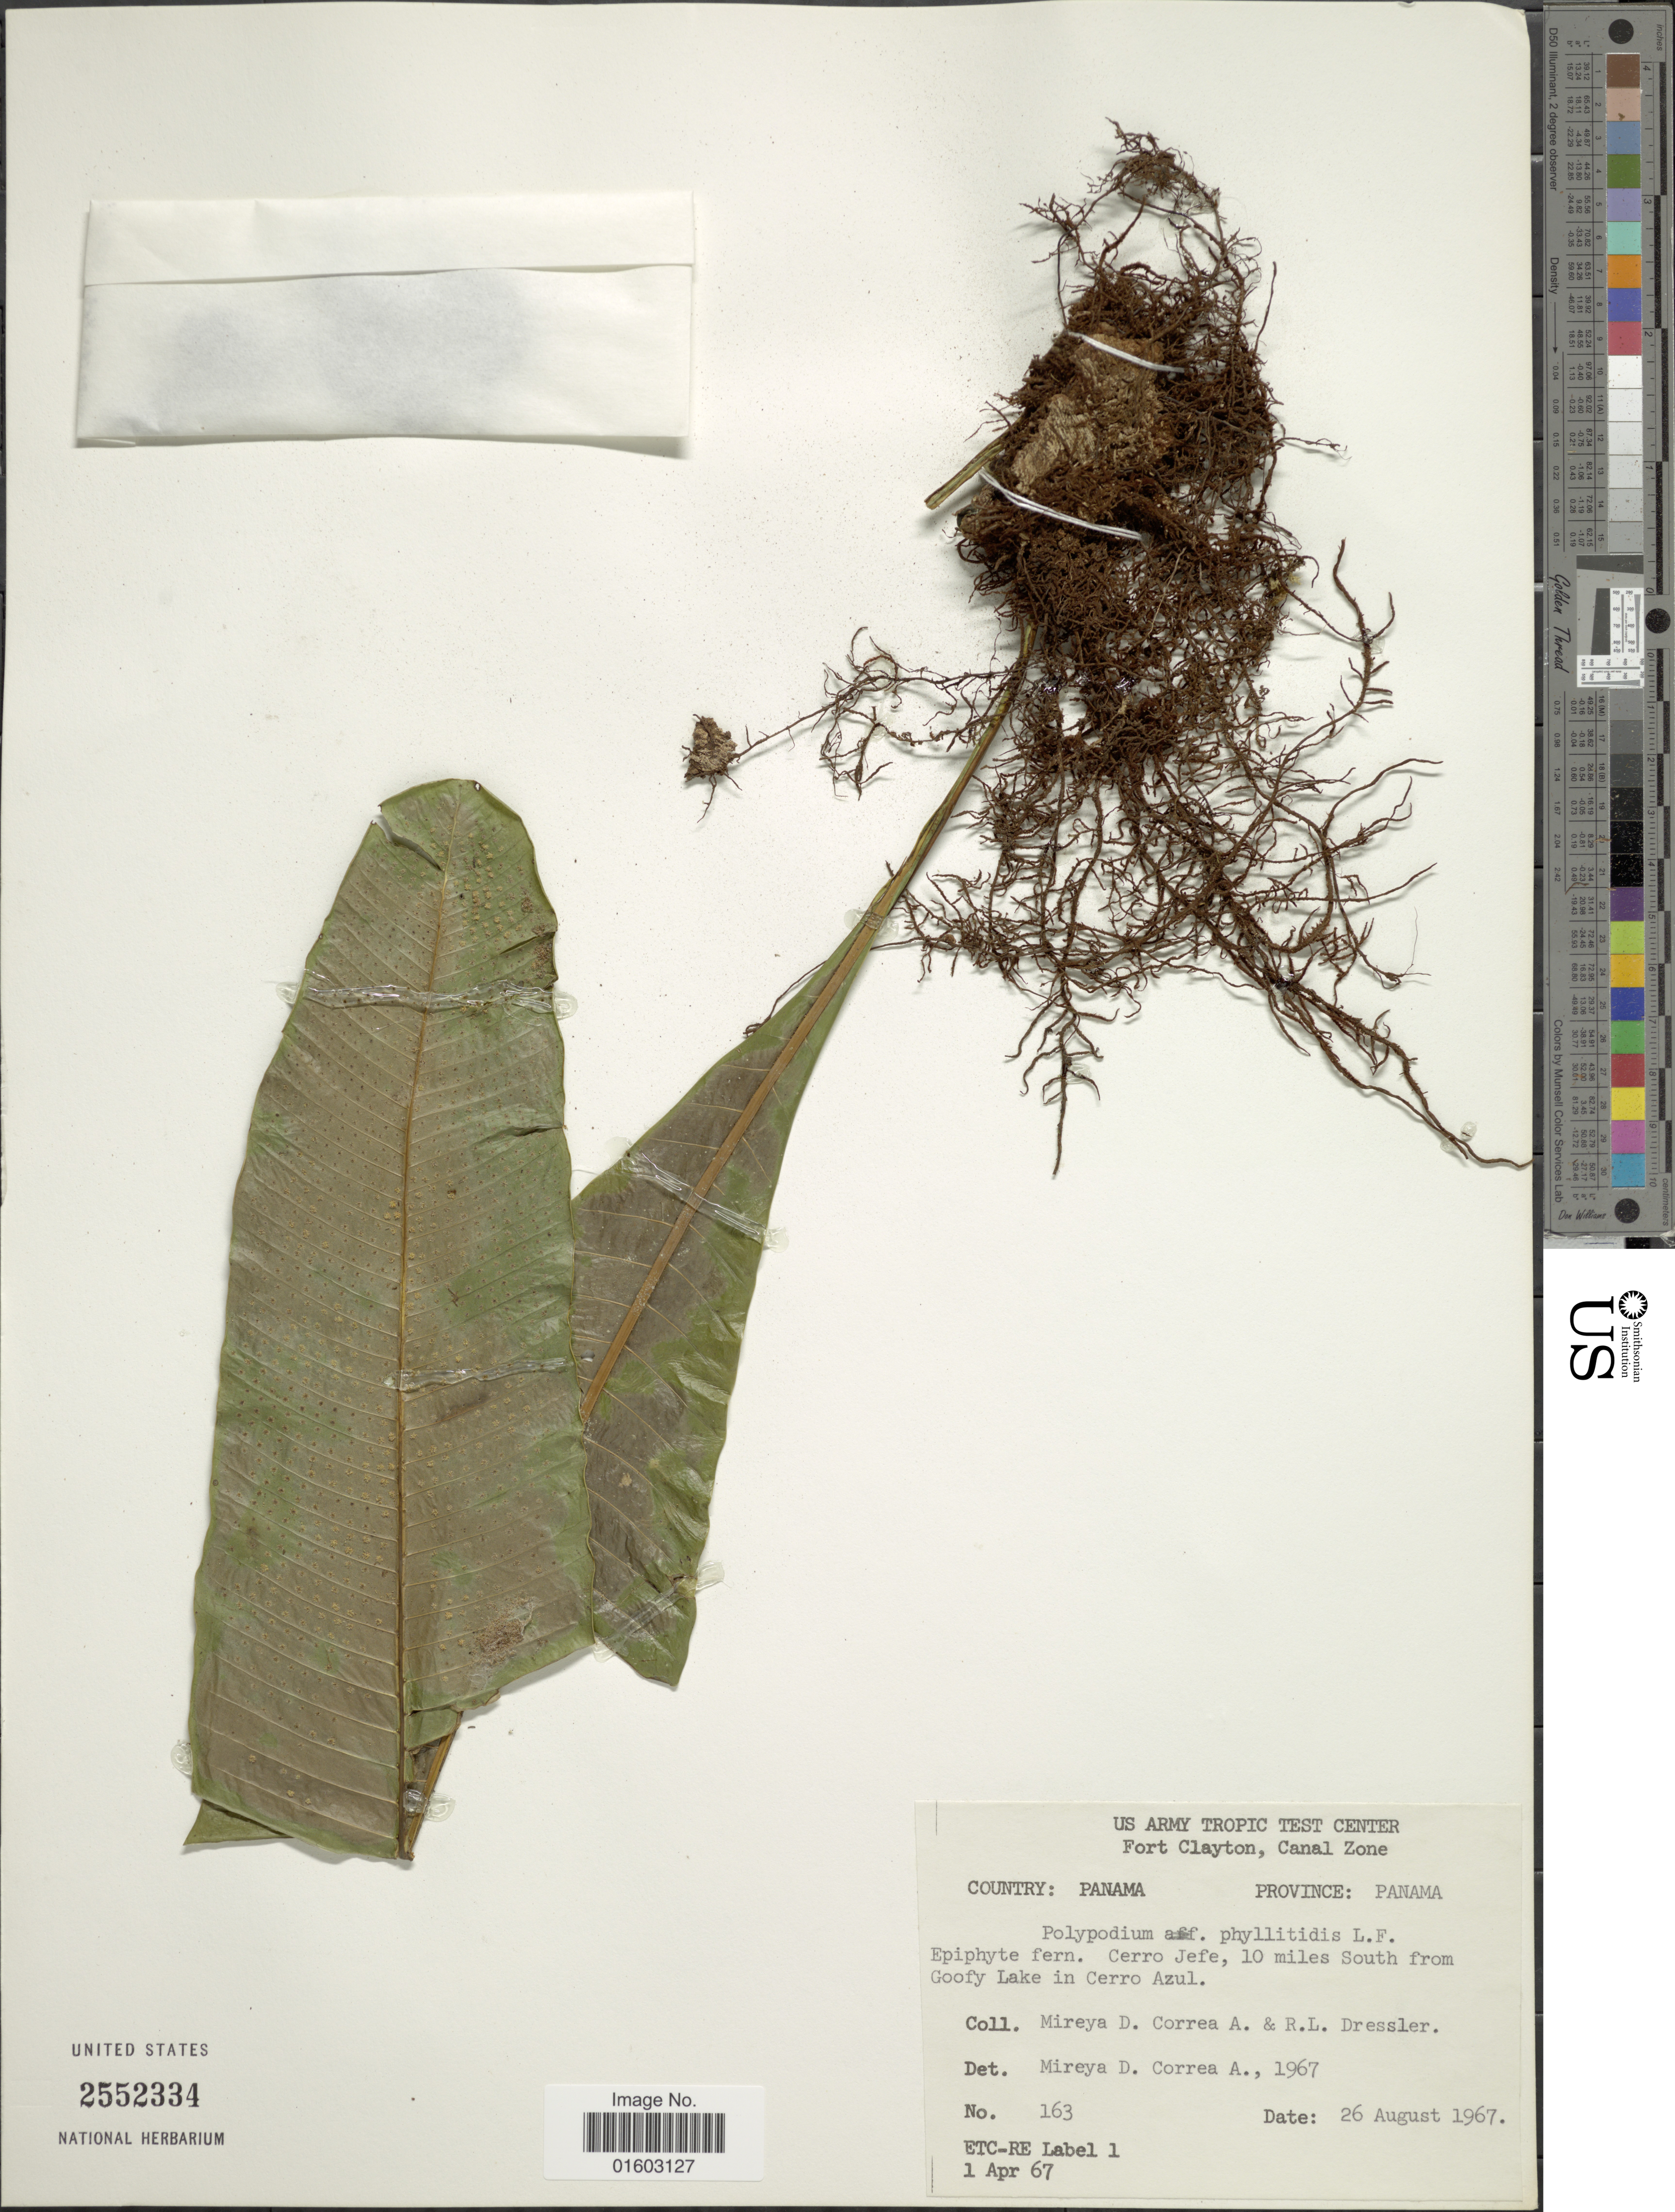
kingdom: Plantae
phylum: Tracheophyta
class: Polypodiopsida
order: Polypodiales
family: Polypodiaceae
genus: Campyloneurum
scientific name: Campyloneurum phyllitidis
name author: (L.) C. Presl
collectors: M. D. Corrêa-A.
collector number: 163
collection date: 1967-08-26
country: Panama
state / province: Panamá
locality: Fort Clayton, Canal Zone. Cerro Jefe, 10 miles south from Goofy Lake in Cerro Azul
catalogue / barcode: US 2552334